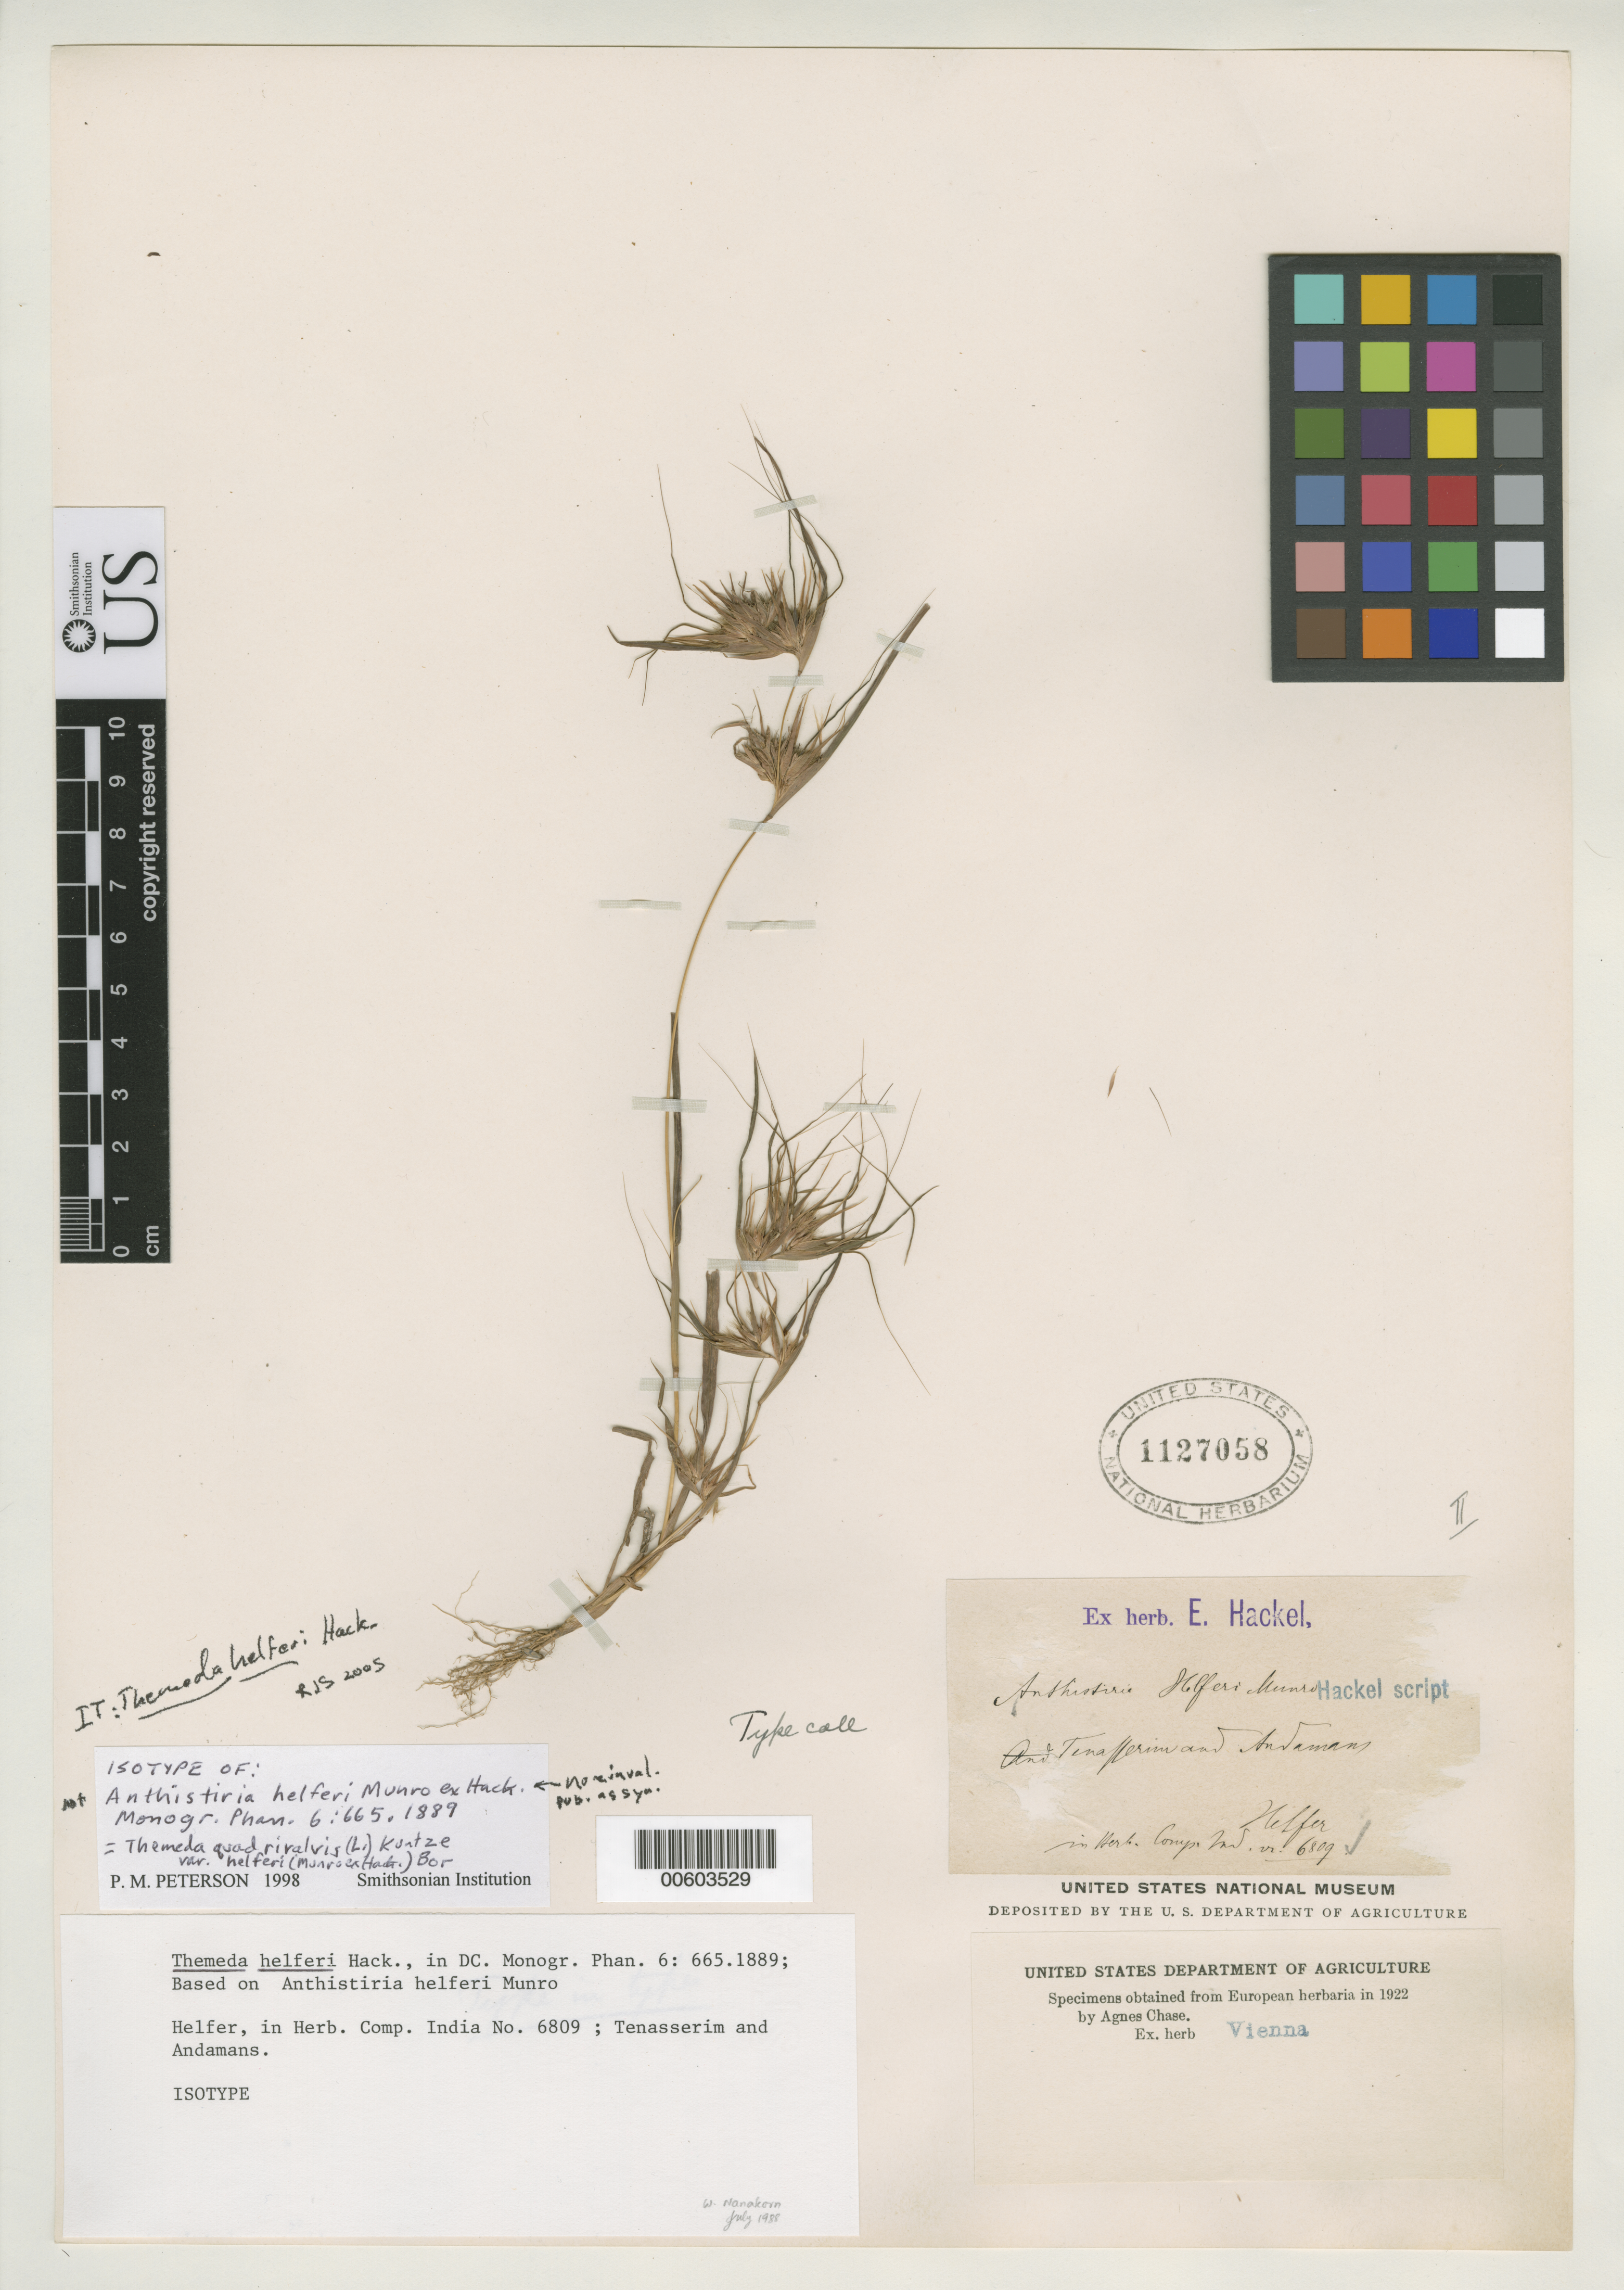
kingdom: Plantae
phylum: Tracheophyta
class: Liliopsida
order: Poales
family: Poaceae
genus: Themeda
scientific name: Themeda helferi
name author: Hack. in A. DC.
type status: Isotype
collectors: J. Helfer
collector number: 6809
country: India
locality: Tenasserim and Andamans.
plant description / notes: Erroneously annotated as isotype of Anthistiria helferi Munro (nom. nud., cited in synonymy).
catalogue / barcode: US 1127058